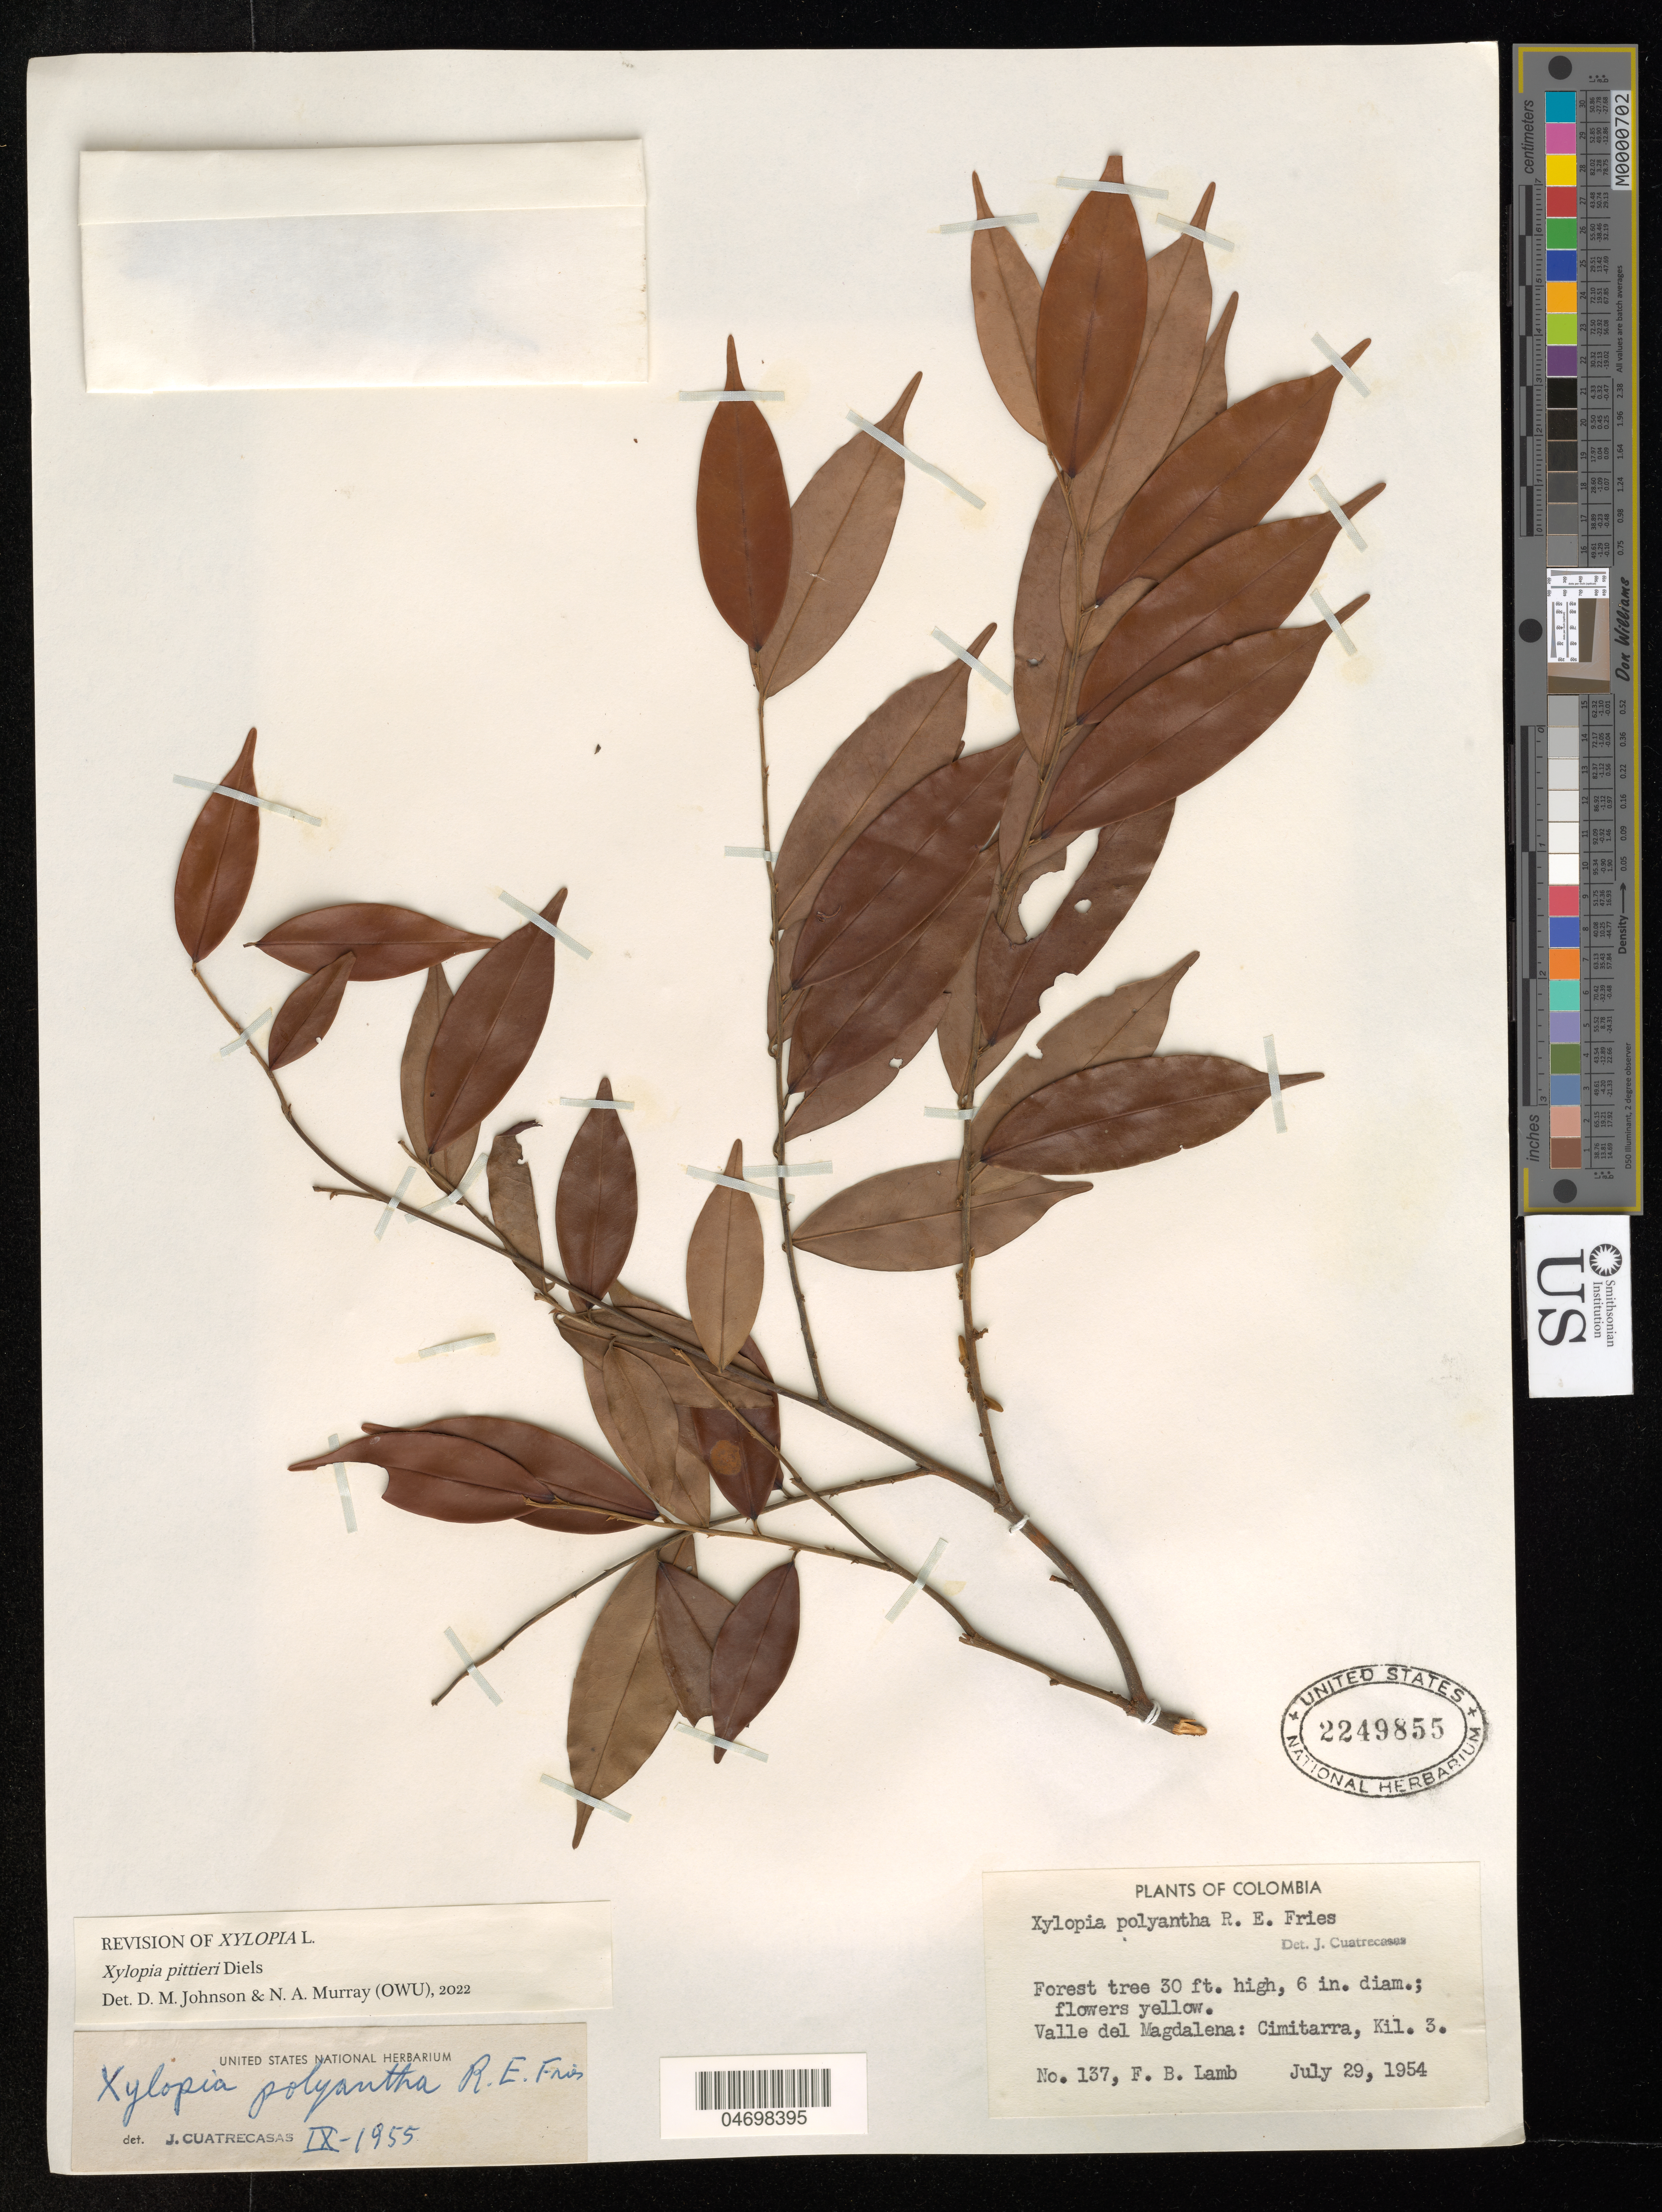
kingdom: Plantae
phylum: Tracheophyta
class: Magnoliopsida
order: Magnoliales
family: Annonaceae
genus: Xylopia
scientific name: Xylopia pittieri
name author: Diels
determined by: Johnson, D. M.; Murray, N. A.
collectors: F. B. Lamb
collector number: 137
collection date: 1954-07-29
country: Colombia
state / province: Magdalena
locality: Valle del Magdalena: Cimitarra, Kill. 3.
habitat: Forest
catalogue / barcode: US 2249855